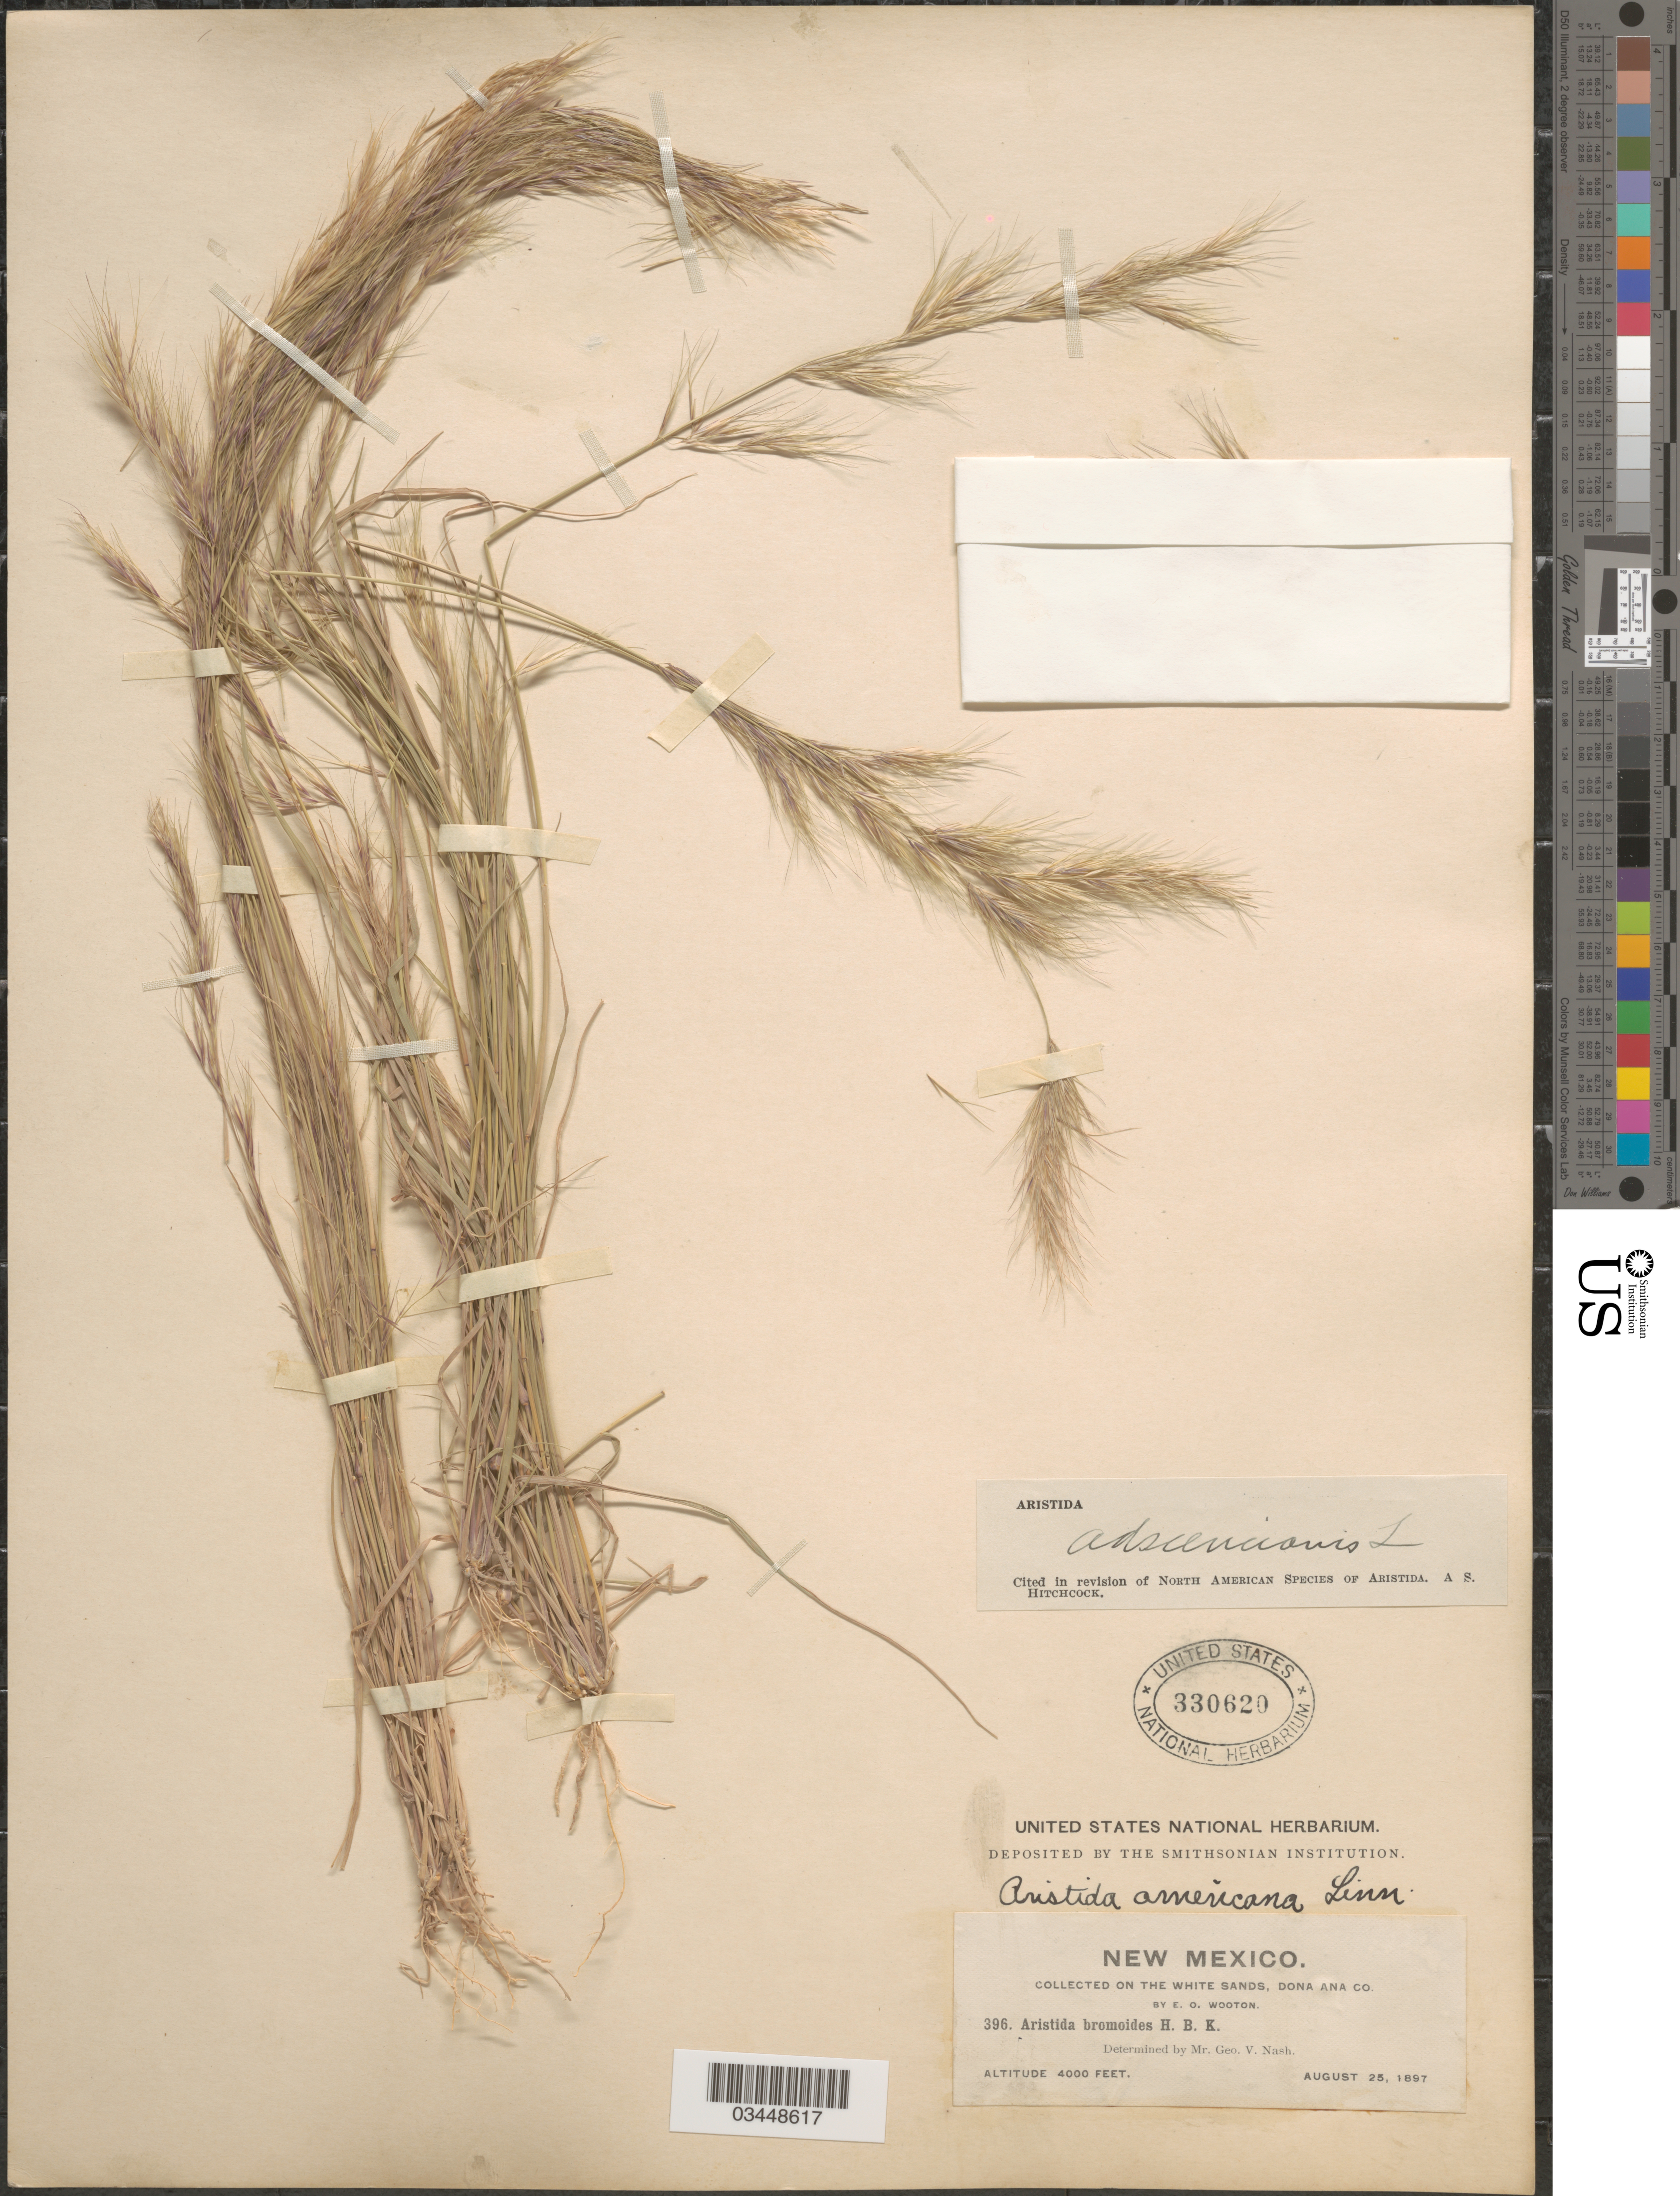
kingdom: Plantae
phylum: Tracheophyta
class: Liliopsida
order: Poales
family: Poaceae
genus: Aristida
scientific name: Aristida adscensionis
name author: L.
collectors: E. O. Wooton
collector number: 396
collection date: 1897-08-25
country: United States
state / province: New Mexico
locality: On the White Sands, Dona Ana Co.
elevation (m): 1219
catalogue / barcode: US 330620